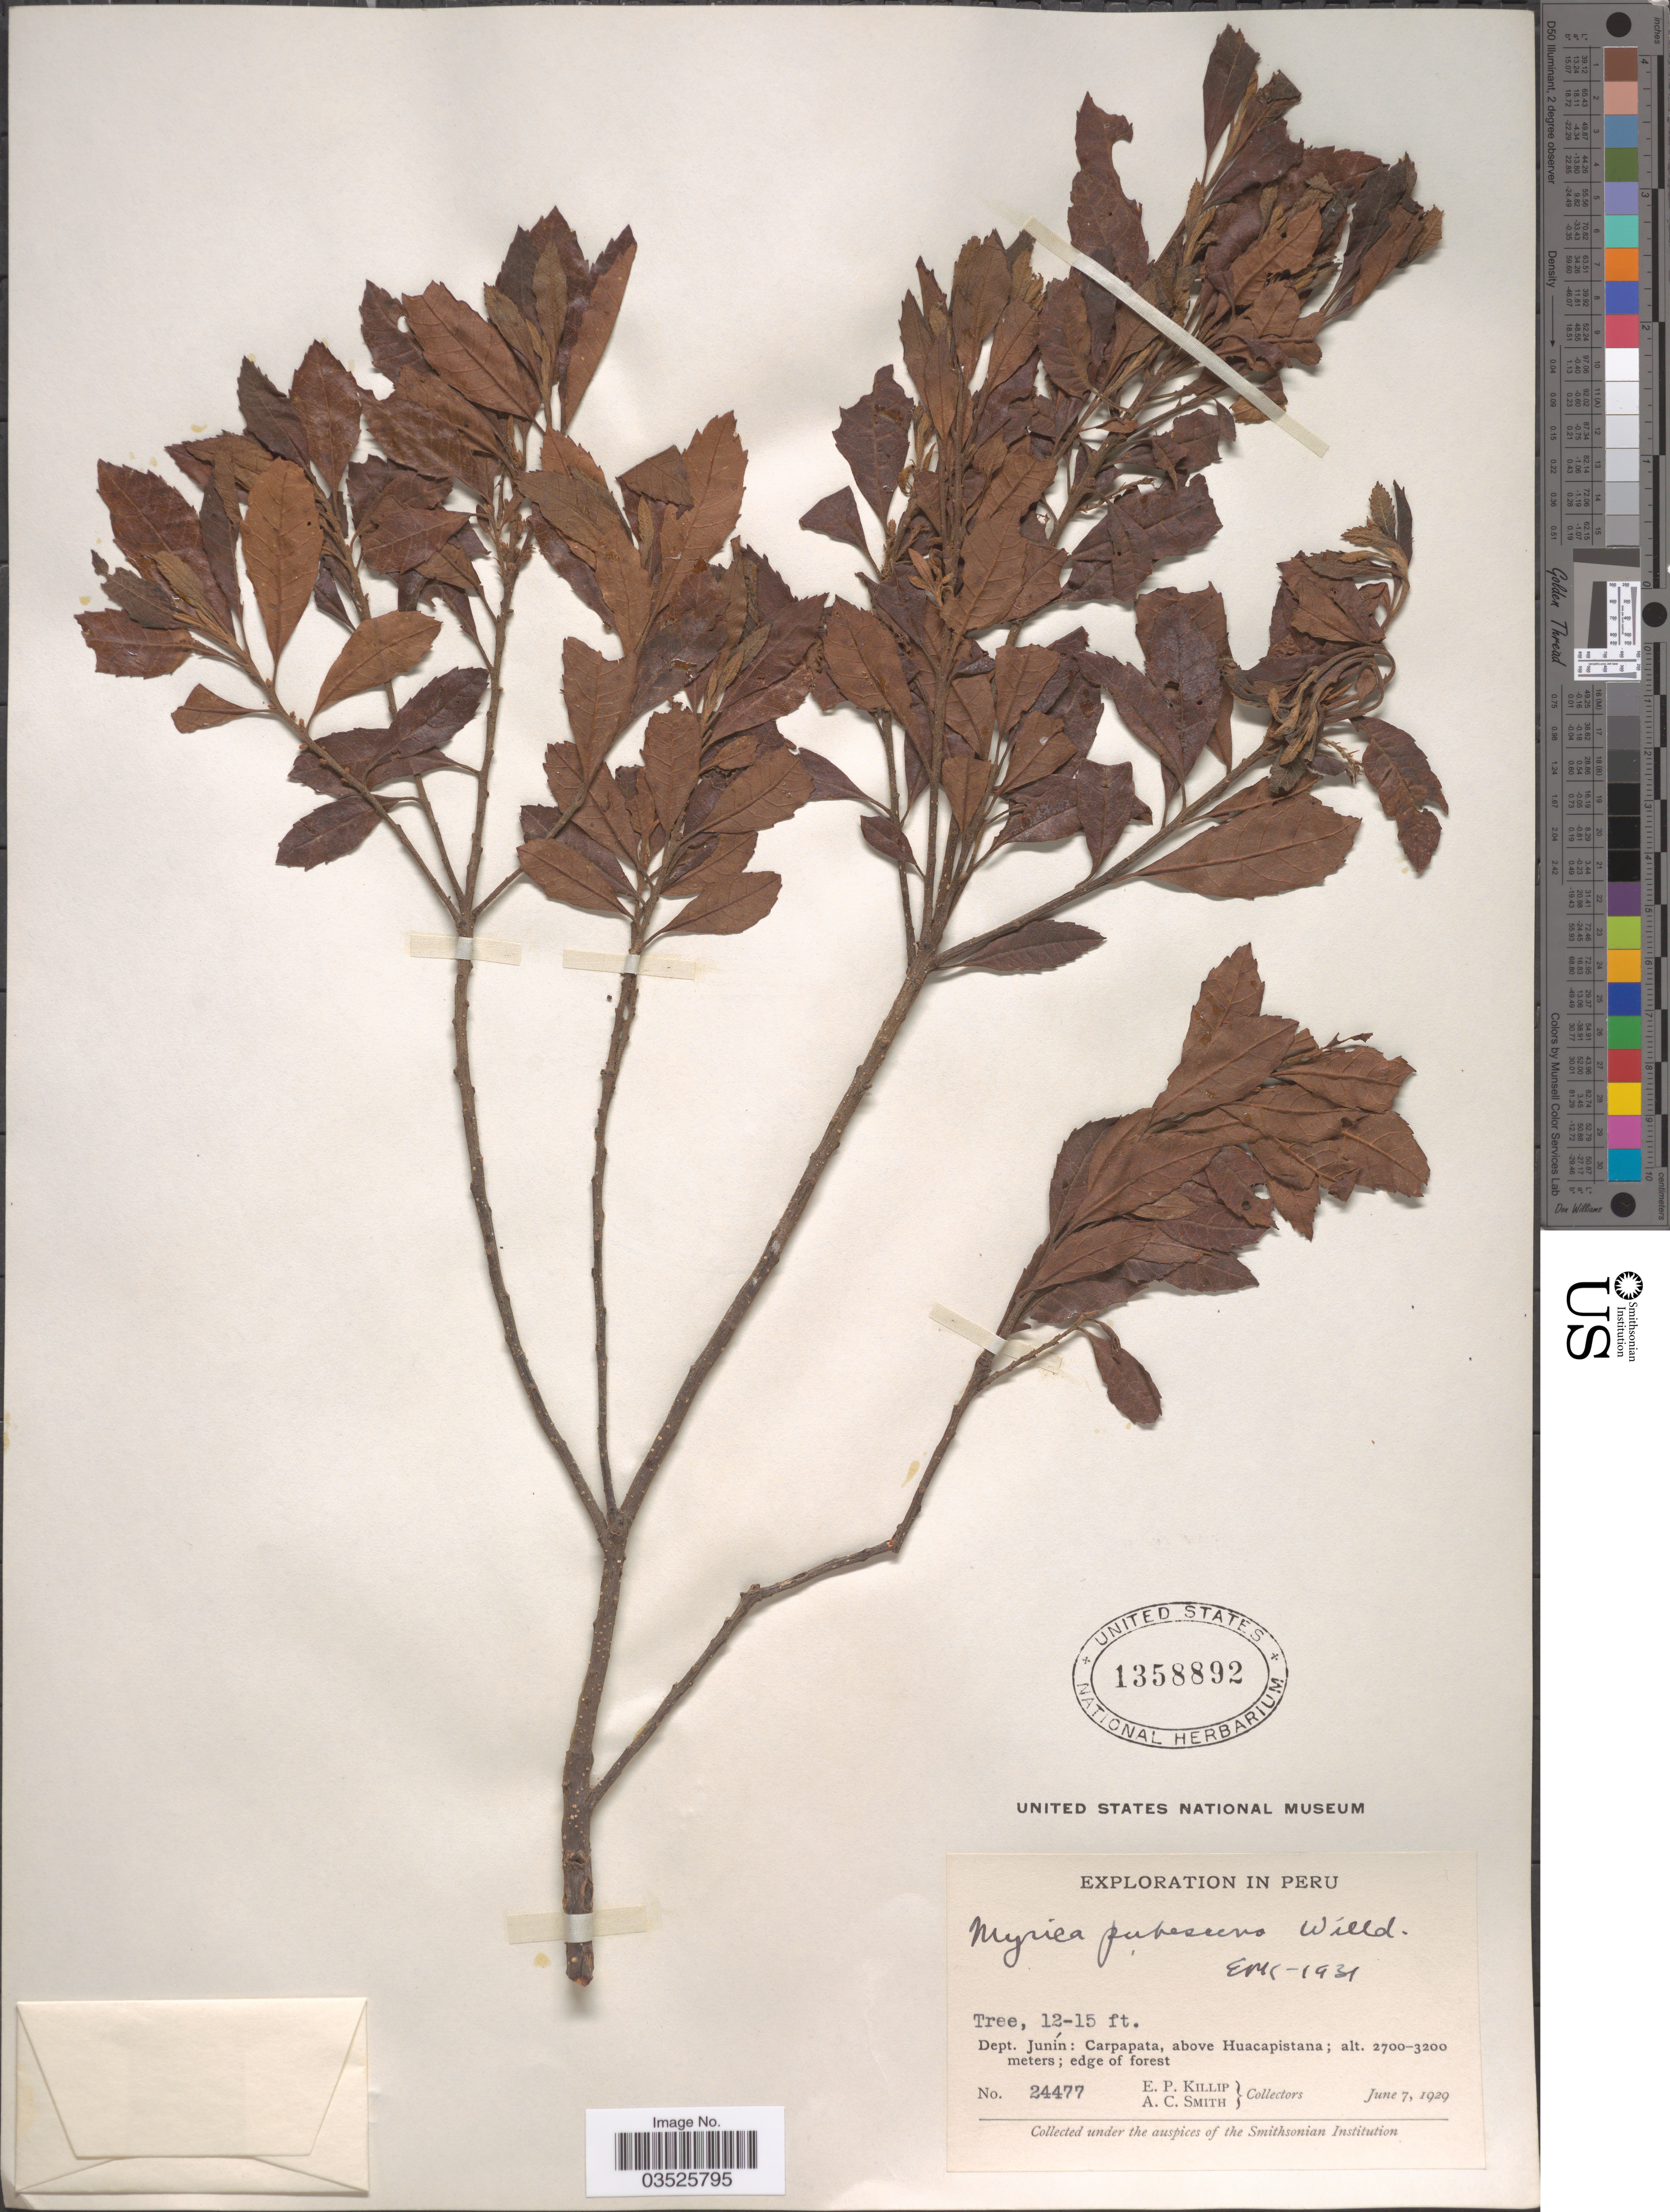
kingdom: Plantae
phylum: Tracheophyta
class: Magnoliopsida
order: Fagales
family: Myricaceae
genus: Morella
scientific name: Morella pubescens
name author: (Humb. & Bonpl. ex Willd.) Wilbur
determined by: Strong, M. T., (US), Smithsonian Institution - National Museum of Natural History (UNITED STATES)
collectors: E. P. Killip & A. C. Smith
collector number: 24477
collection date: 1929-06-07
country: Peru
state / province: Junín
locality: Dept. Junín: Carpapata, above Huacapistana; edge of forest.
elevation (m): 2700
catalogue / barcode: US 1358892